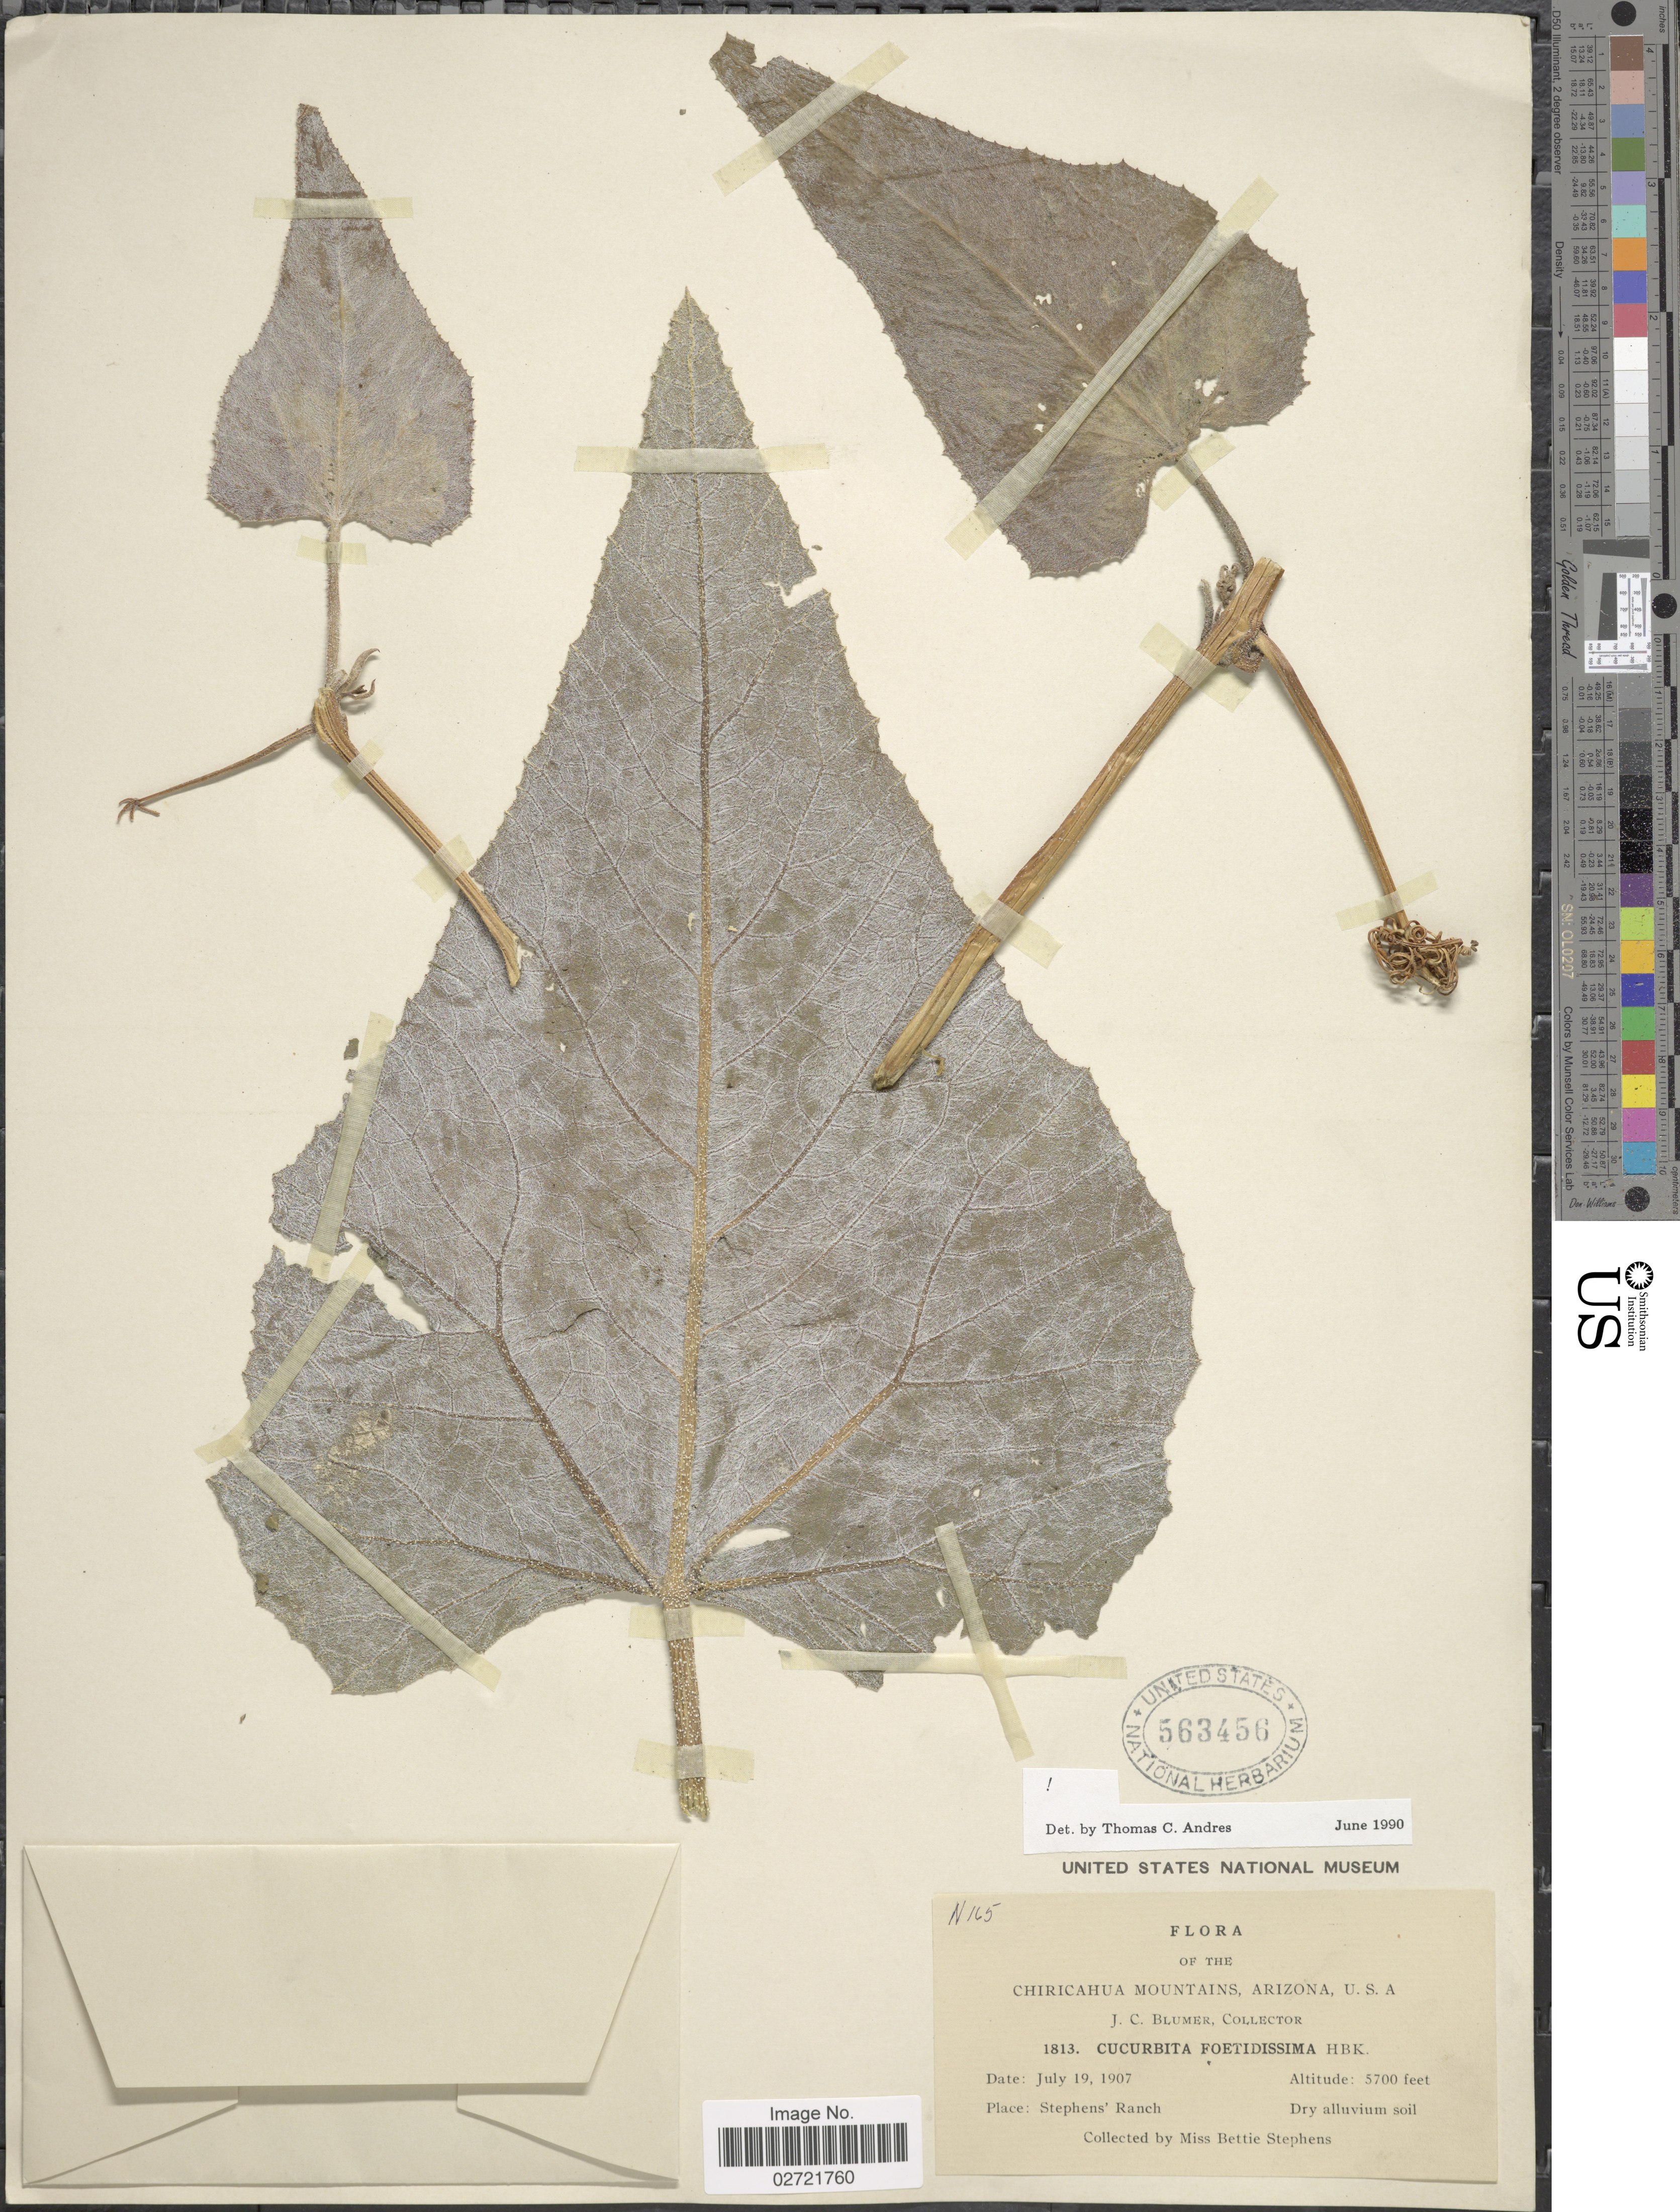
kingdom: Plantae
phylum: Tracheophyta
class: Magnoliopsida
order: Cucurbitales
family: Cucurbitaceae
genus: Cucurbita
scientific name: Cucurbita foetidissima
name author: Kunth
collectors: B. Stephens & J. C. Blumer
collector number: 1813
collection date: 1907-07-19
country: United States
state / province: Arizona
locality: Chiricahua Mountains, Stephen's Ranch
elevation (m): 1737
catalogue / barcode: US 563456